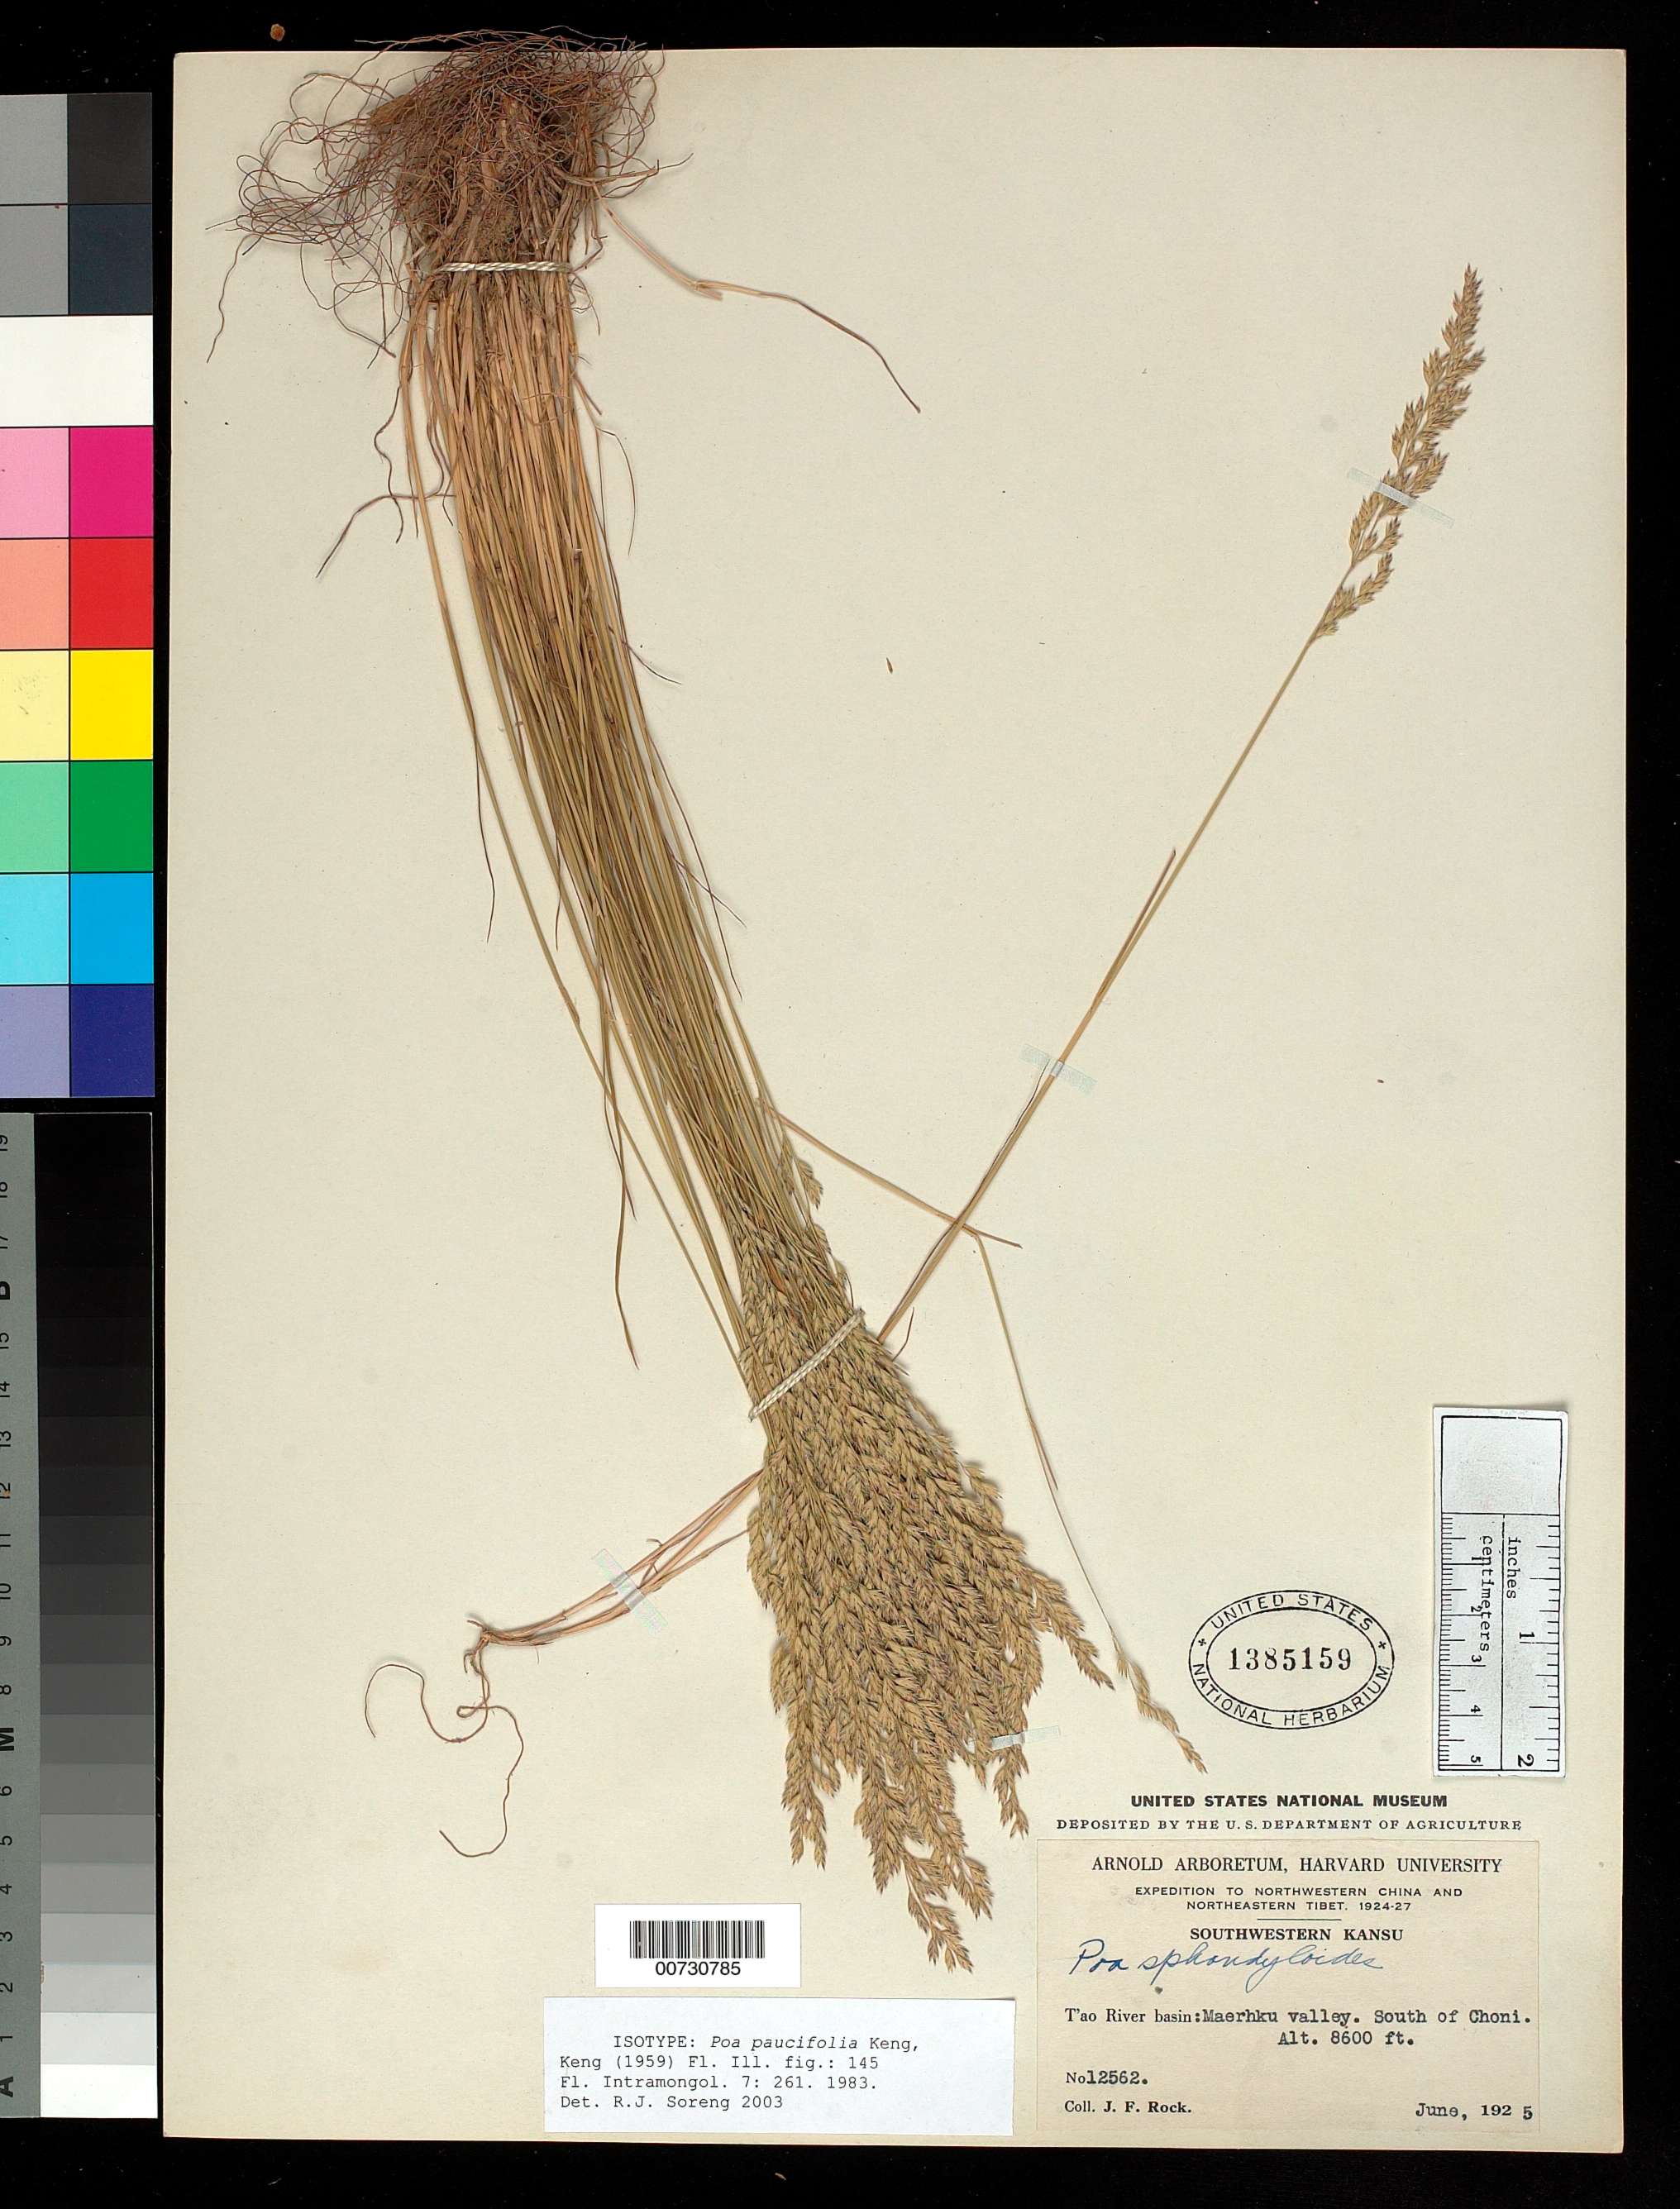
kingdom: Plantae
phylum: Tracheophyta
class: Liliopsida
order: Poales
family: Poaceae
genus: Poa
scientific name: Poa paucifolia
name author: Keng ex Chen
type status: Isotype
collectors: J. F. Rock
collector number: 12562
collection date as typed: Jun 1925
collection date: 1925-06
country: China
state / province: Gansu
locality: T'ao River basin: Maerhku valley. S of Choni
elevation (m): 2621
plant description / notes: Published earlier as nom. inval. (lacking Latin descr. or diagn.)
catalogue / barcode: US 1385159